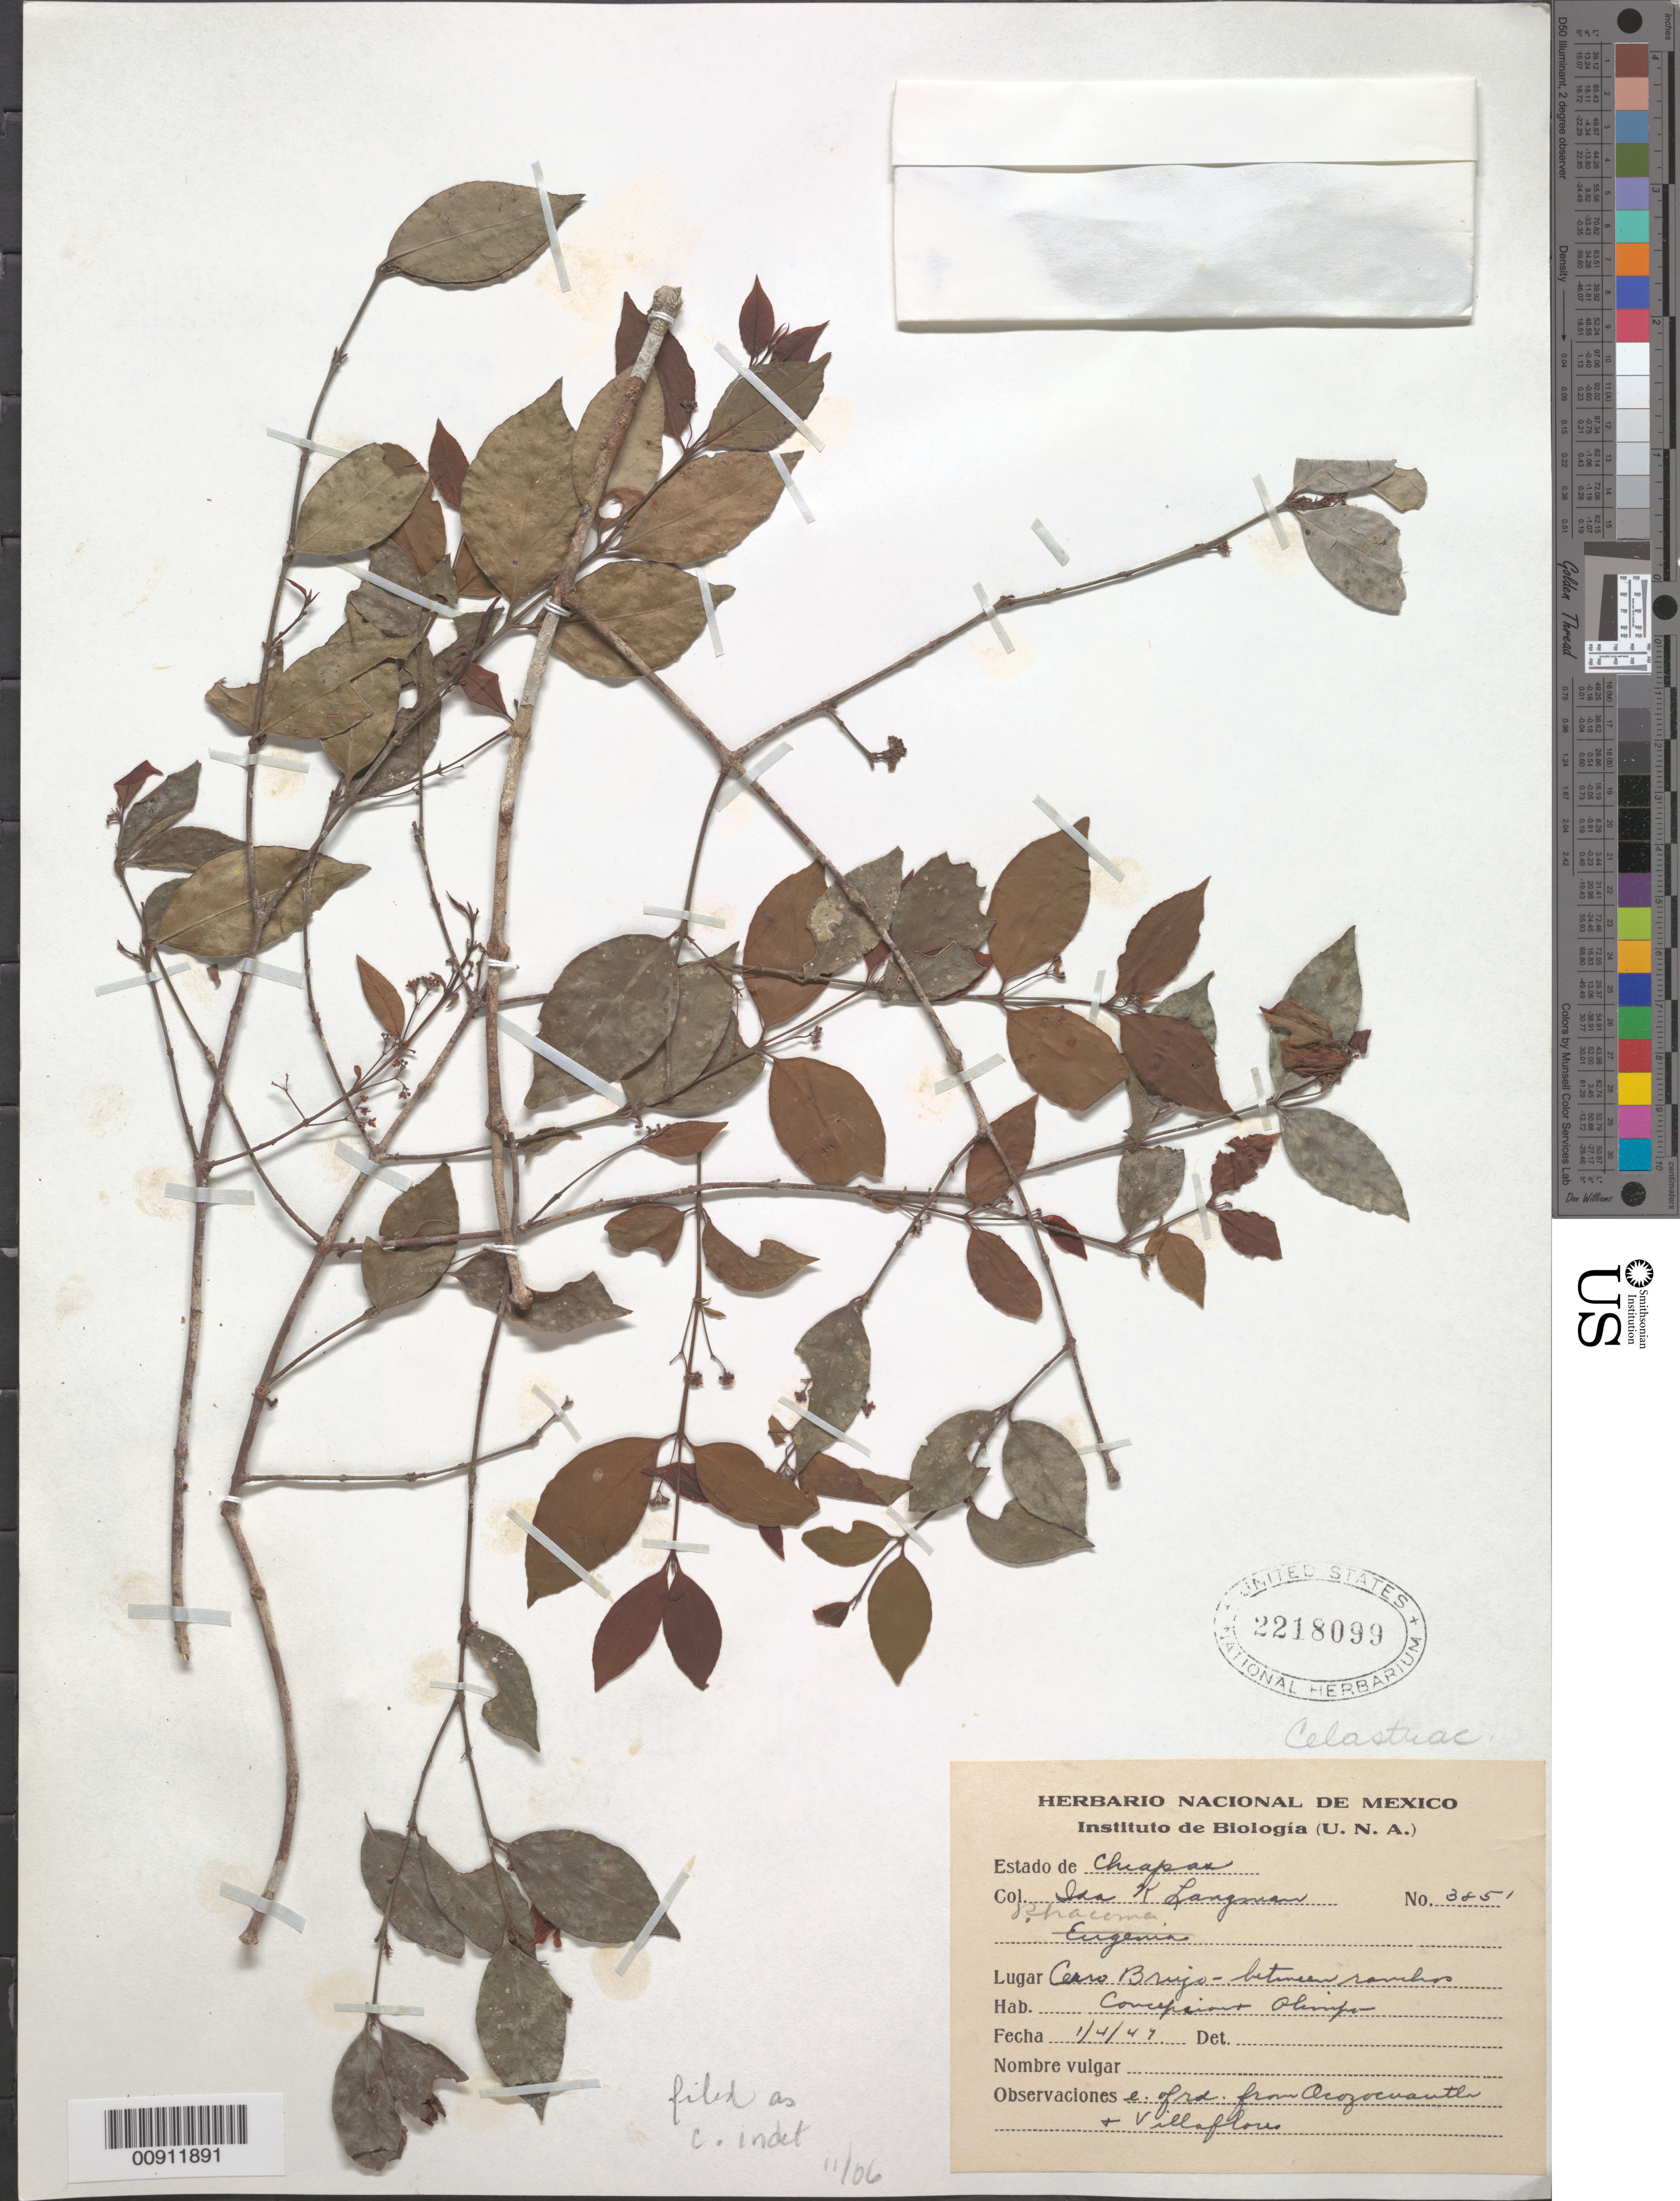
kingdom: Plantae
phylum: Tracheophyta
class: Magnoliopsida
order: Celastrales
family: Celastraceae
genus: Crossopetalum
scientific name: Crossopetalum sp.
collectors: I. K. Langman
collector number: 3851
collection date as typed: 01 Apr 1947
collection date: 1947-04-01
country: Mexico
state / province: Chiapas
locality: Cerro Brujo - between Ranchos Concepción & Olimpo. E of rd. from Ocozocuautla & Villaflores.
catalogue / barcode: US 2218099